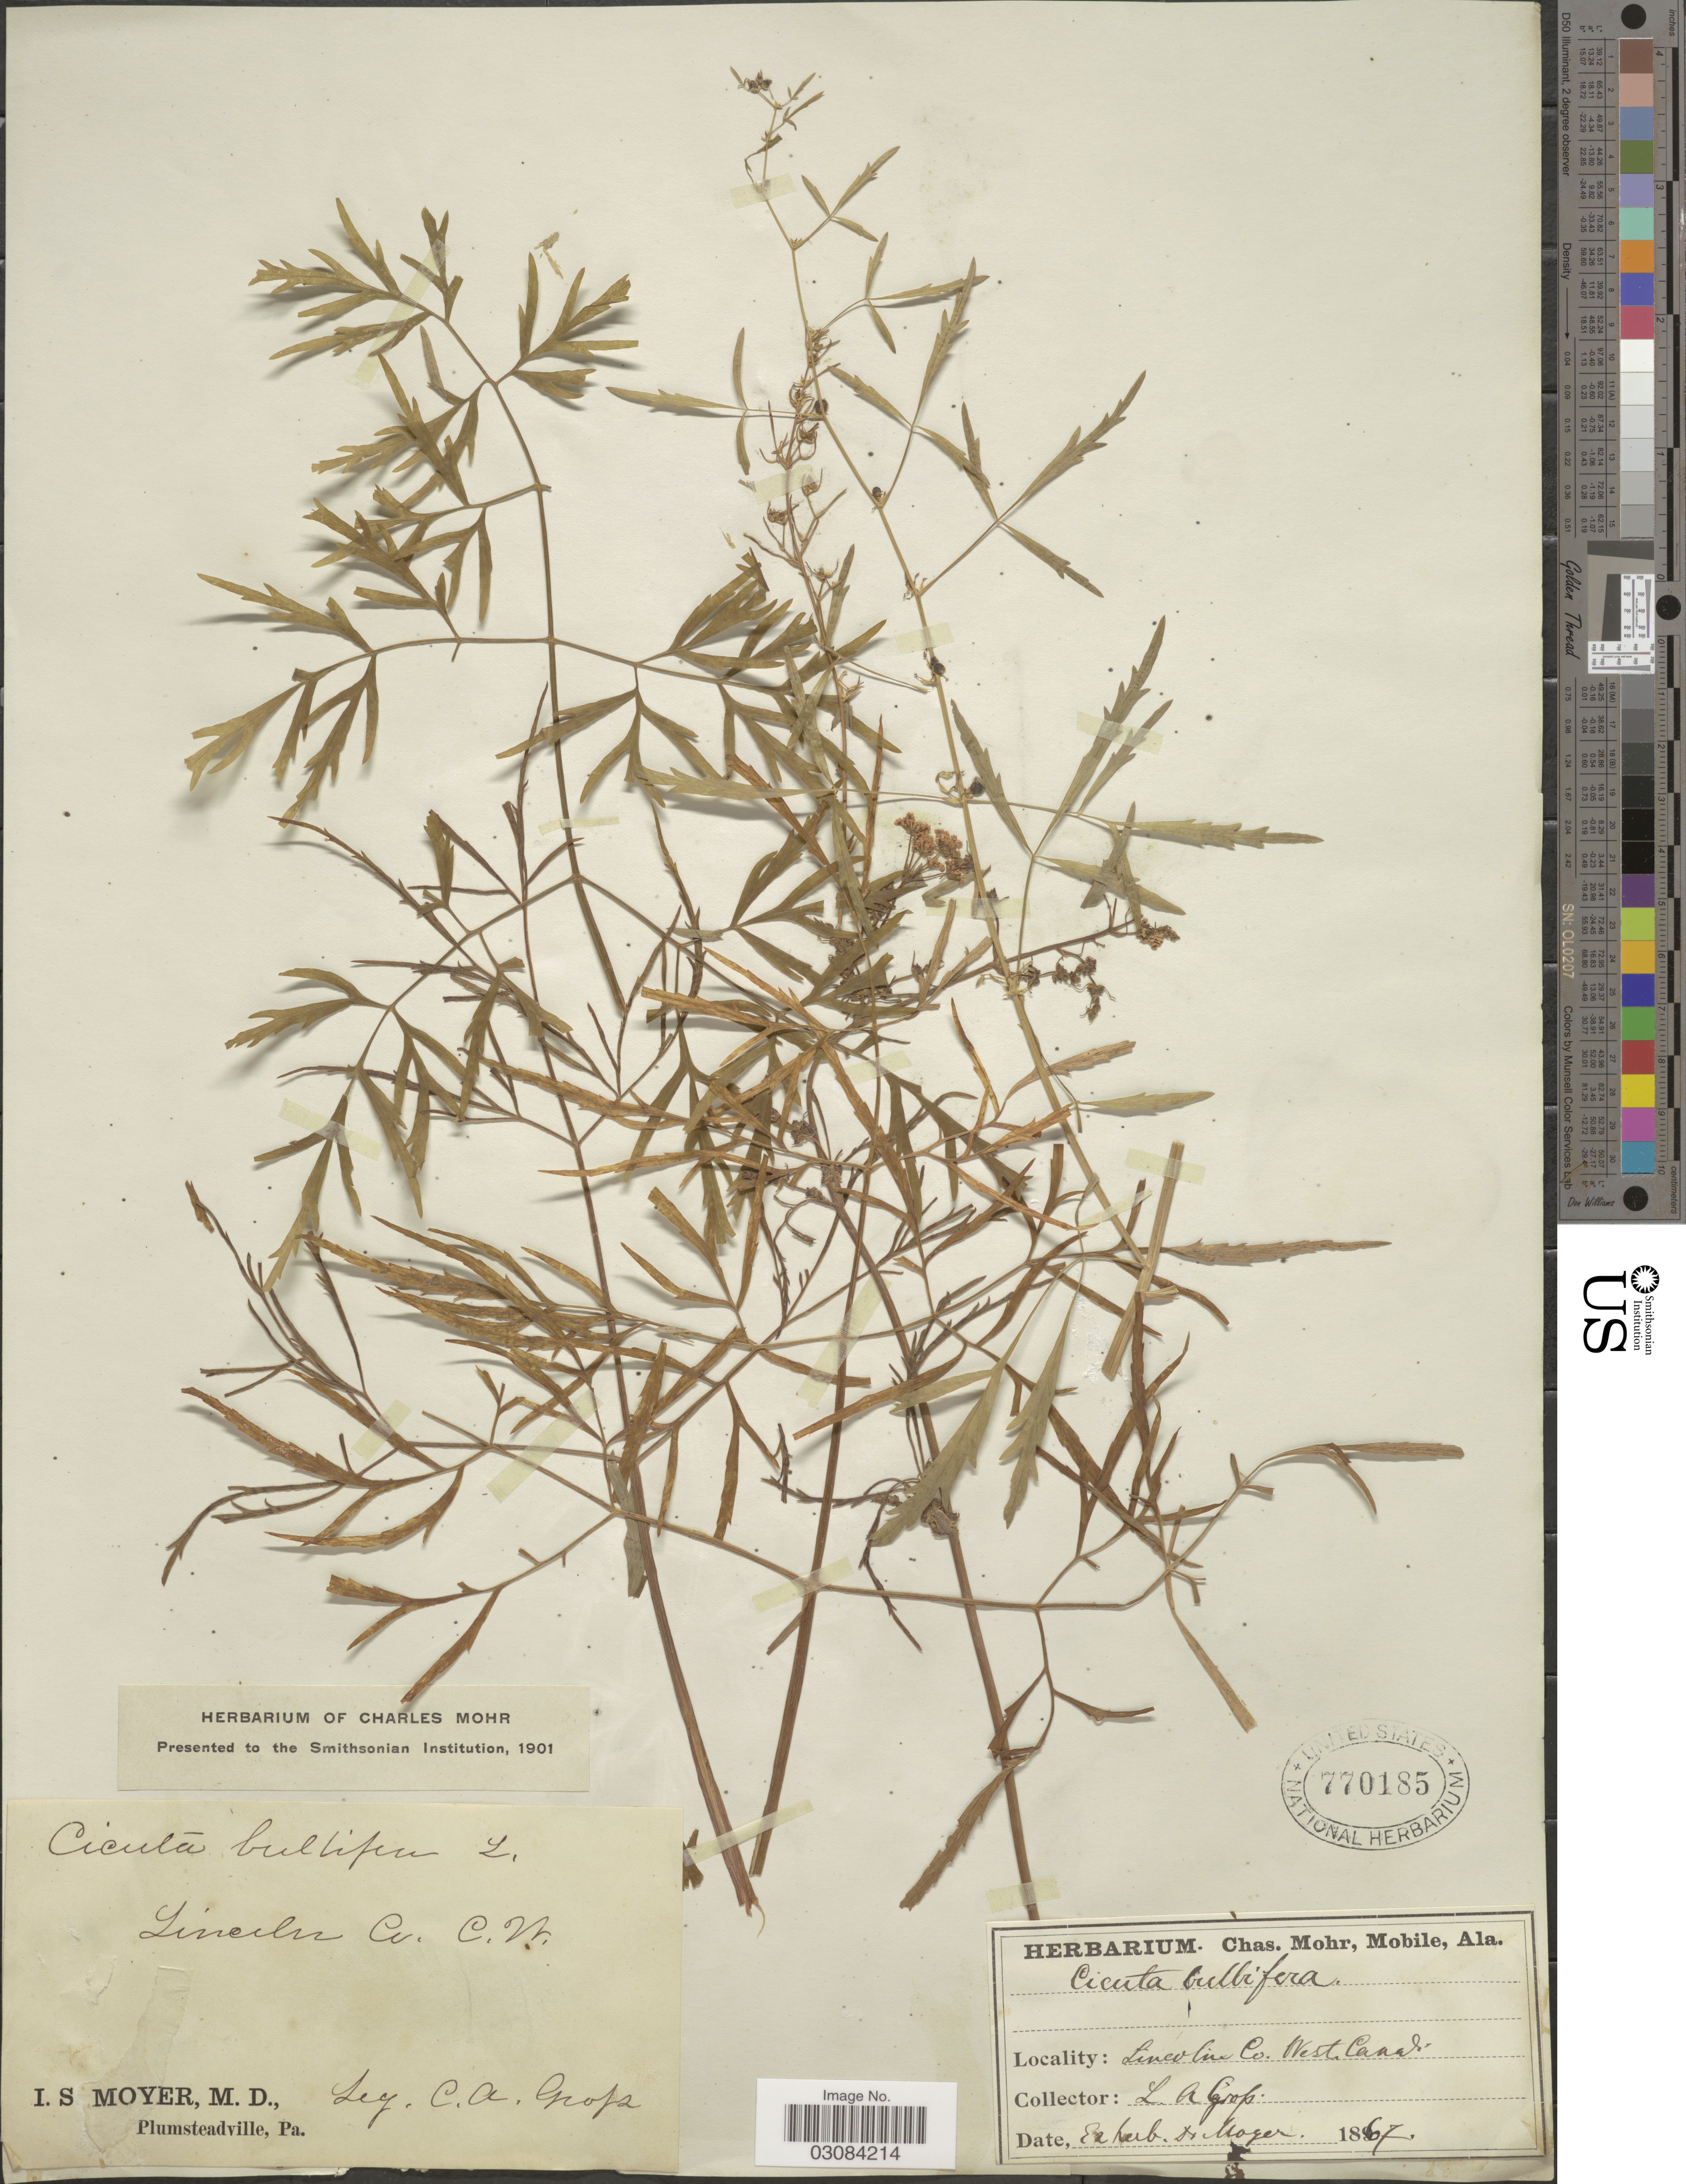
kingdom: Plantae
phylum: Tracheophyta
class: Magnoliopsida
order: Apiales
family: Apiaceae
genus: Cicuta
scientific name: Cicuta bulbifera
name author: L.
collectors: L. Grop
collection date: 1867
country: Canada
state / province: Ontario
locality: Lincoln Co. C.N.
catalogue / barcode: US 770185